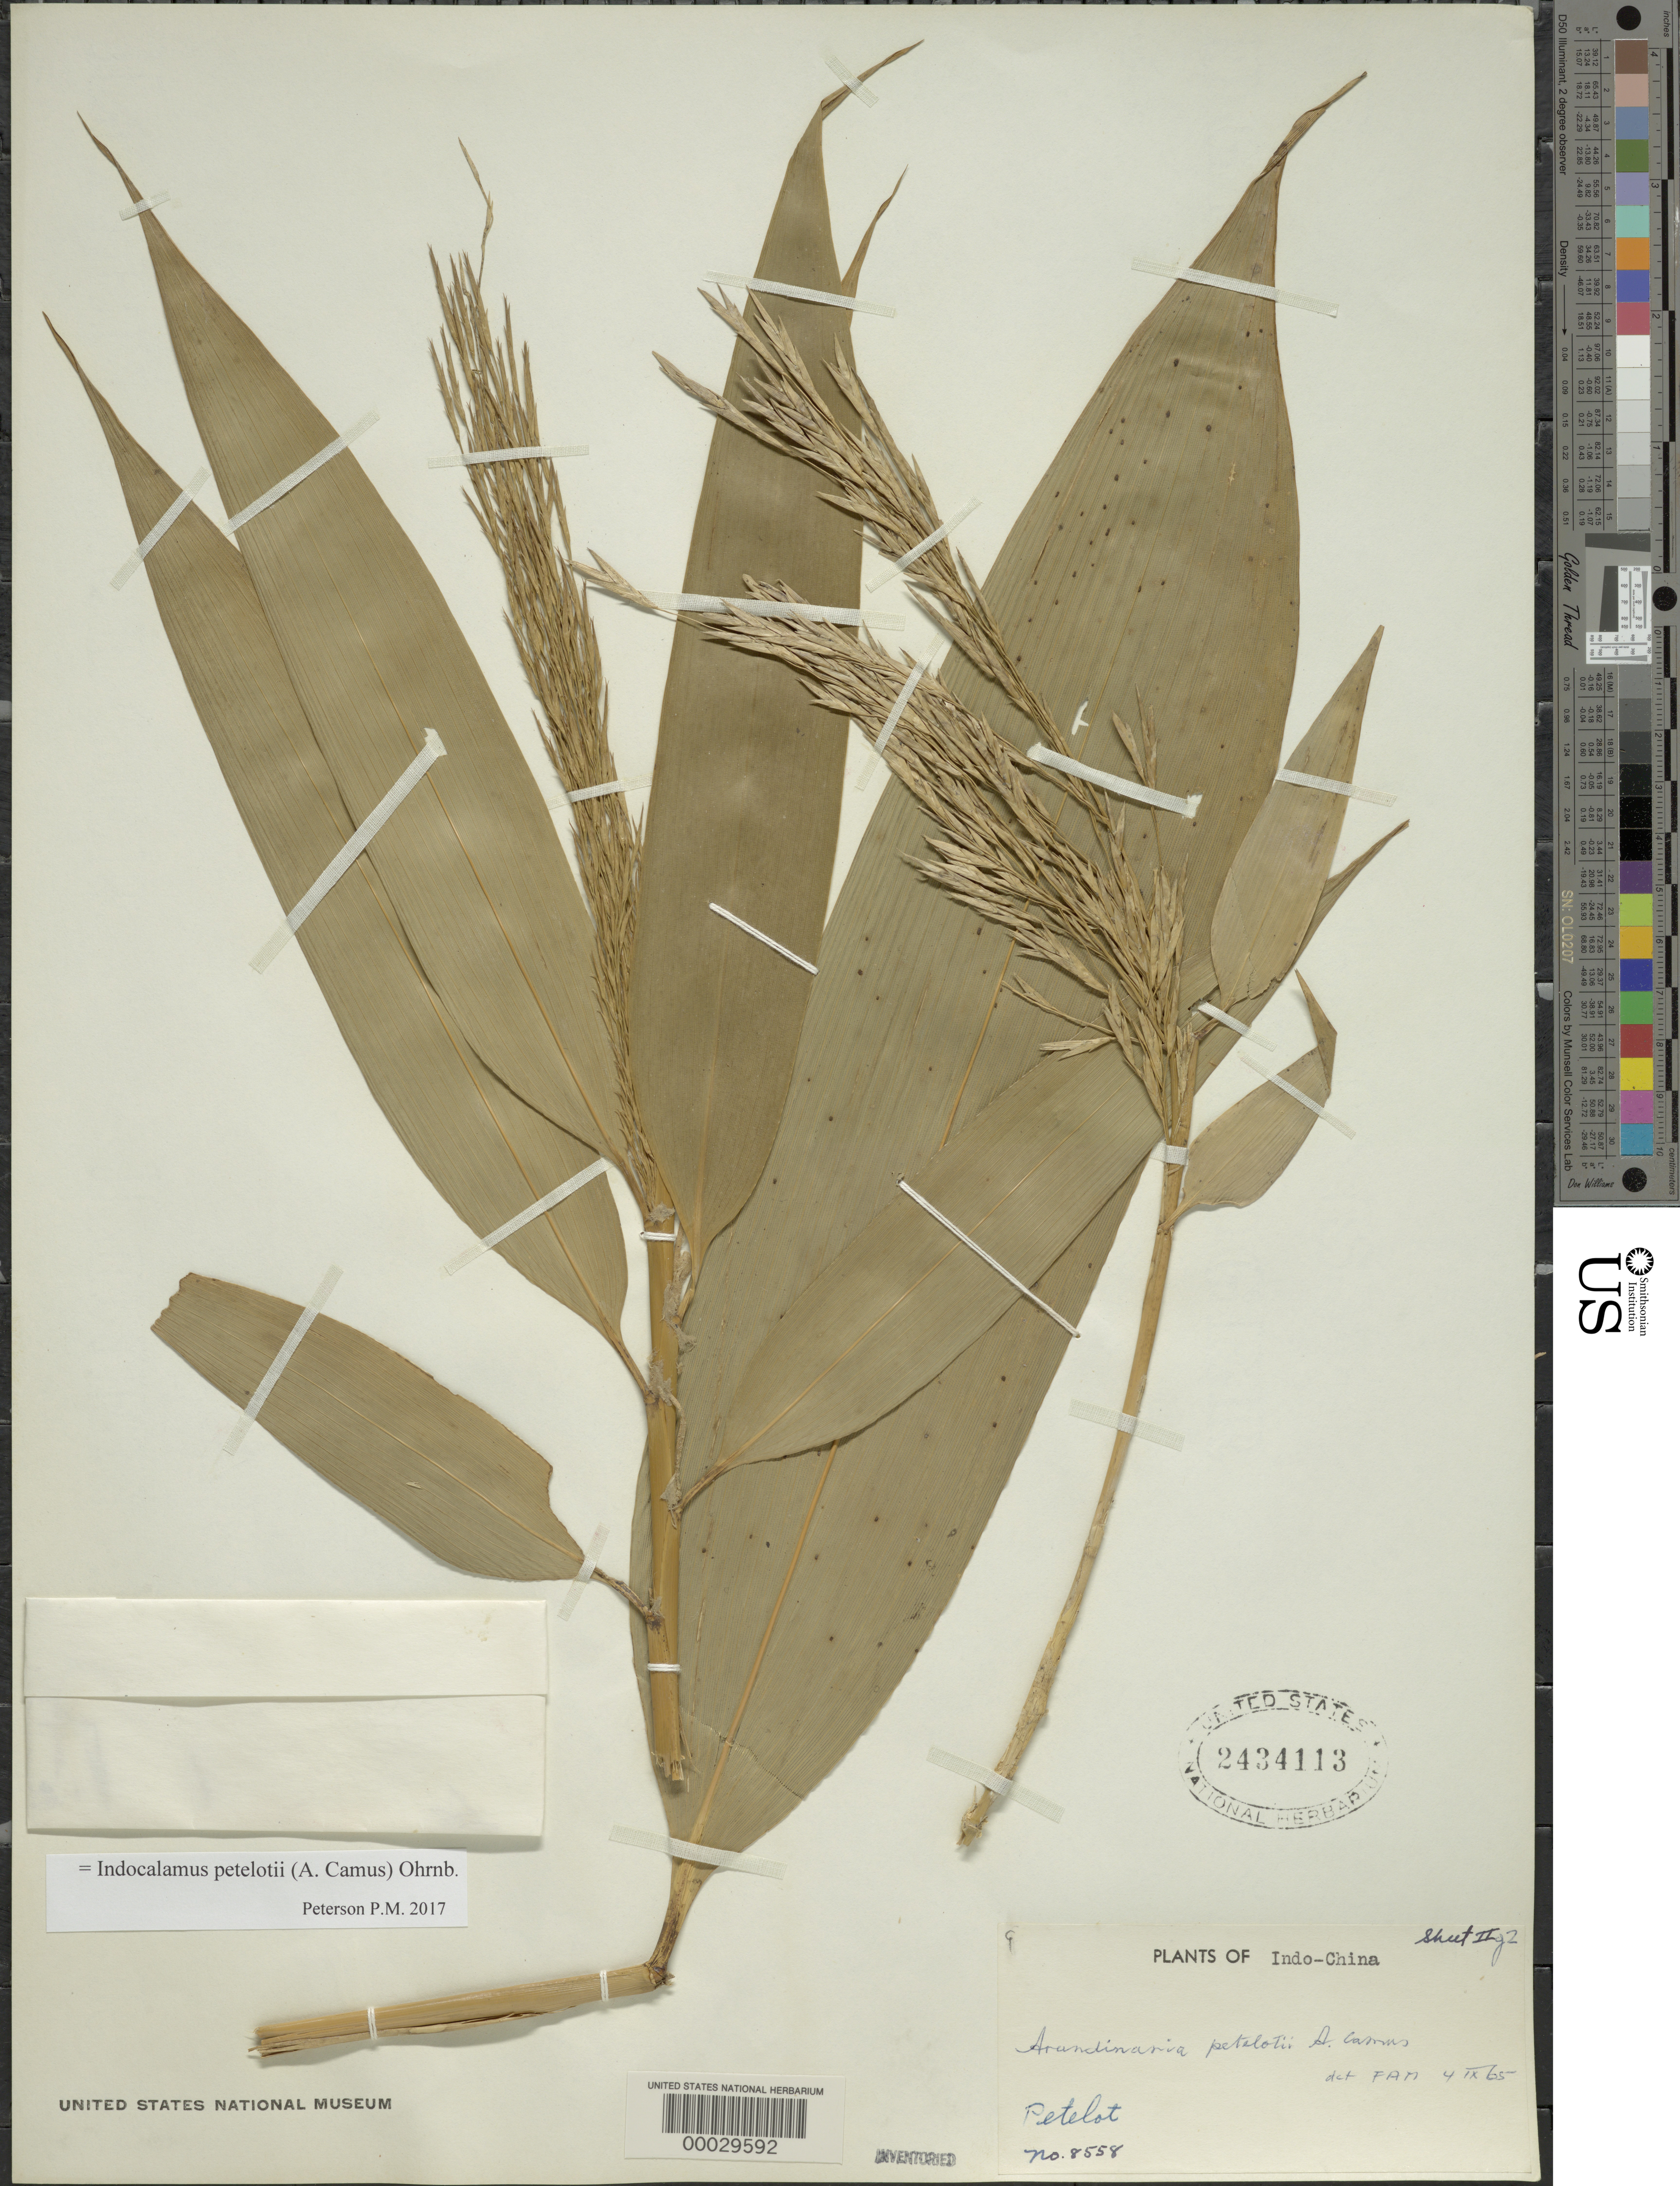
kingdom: Plantae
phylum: Tracheophyta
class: Liliopsida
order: Poales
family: Poaceae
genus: Indocalamus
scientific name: Indocalamus petelotii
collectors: P. A. Pételot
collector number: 8558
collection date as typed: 1943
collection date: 1943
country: Vietnam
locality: Tonkin, prov laokay, ta yang ping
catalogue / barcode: US 2434113